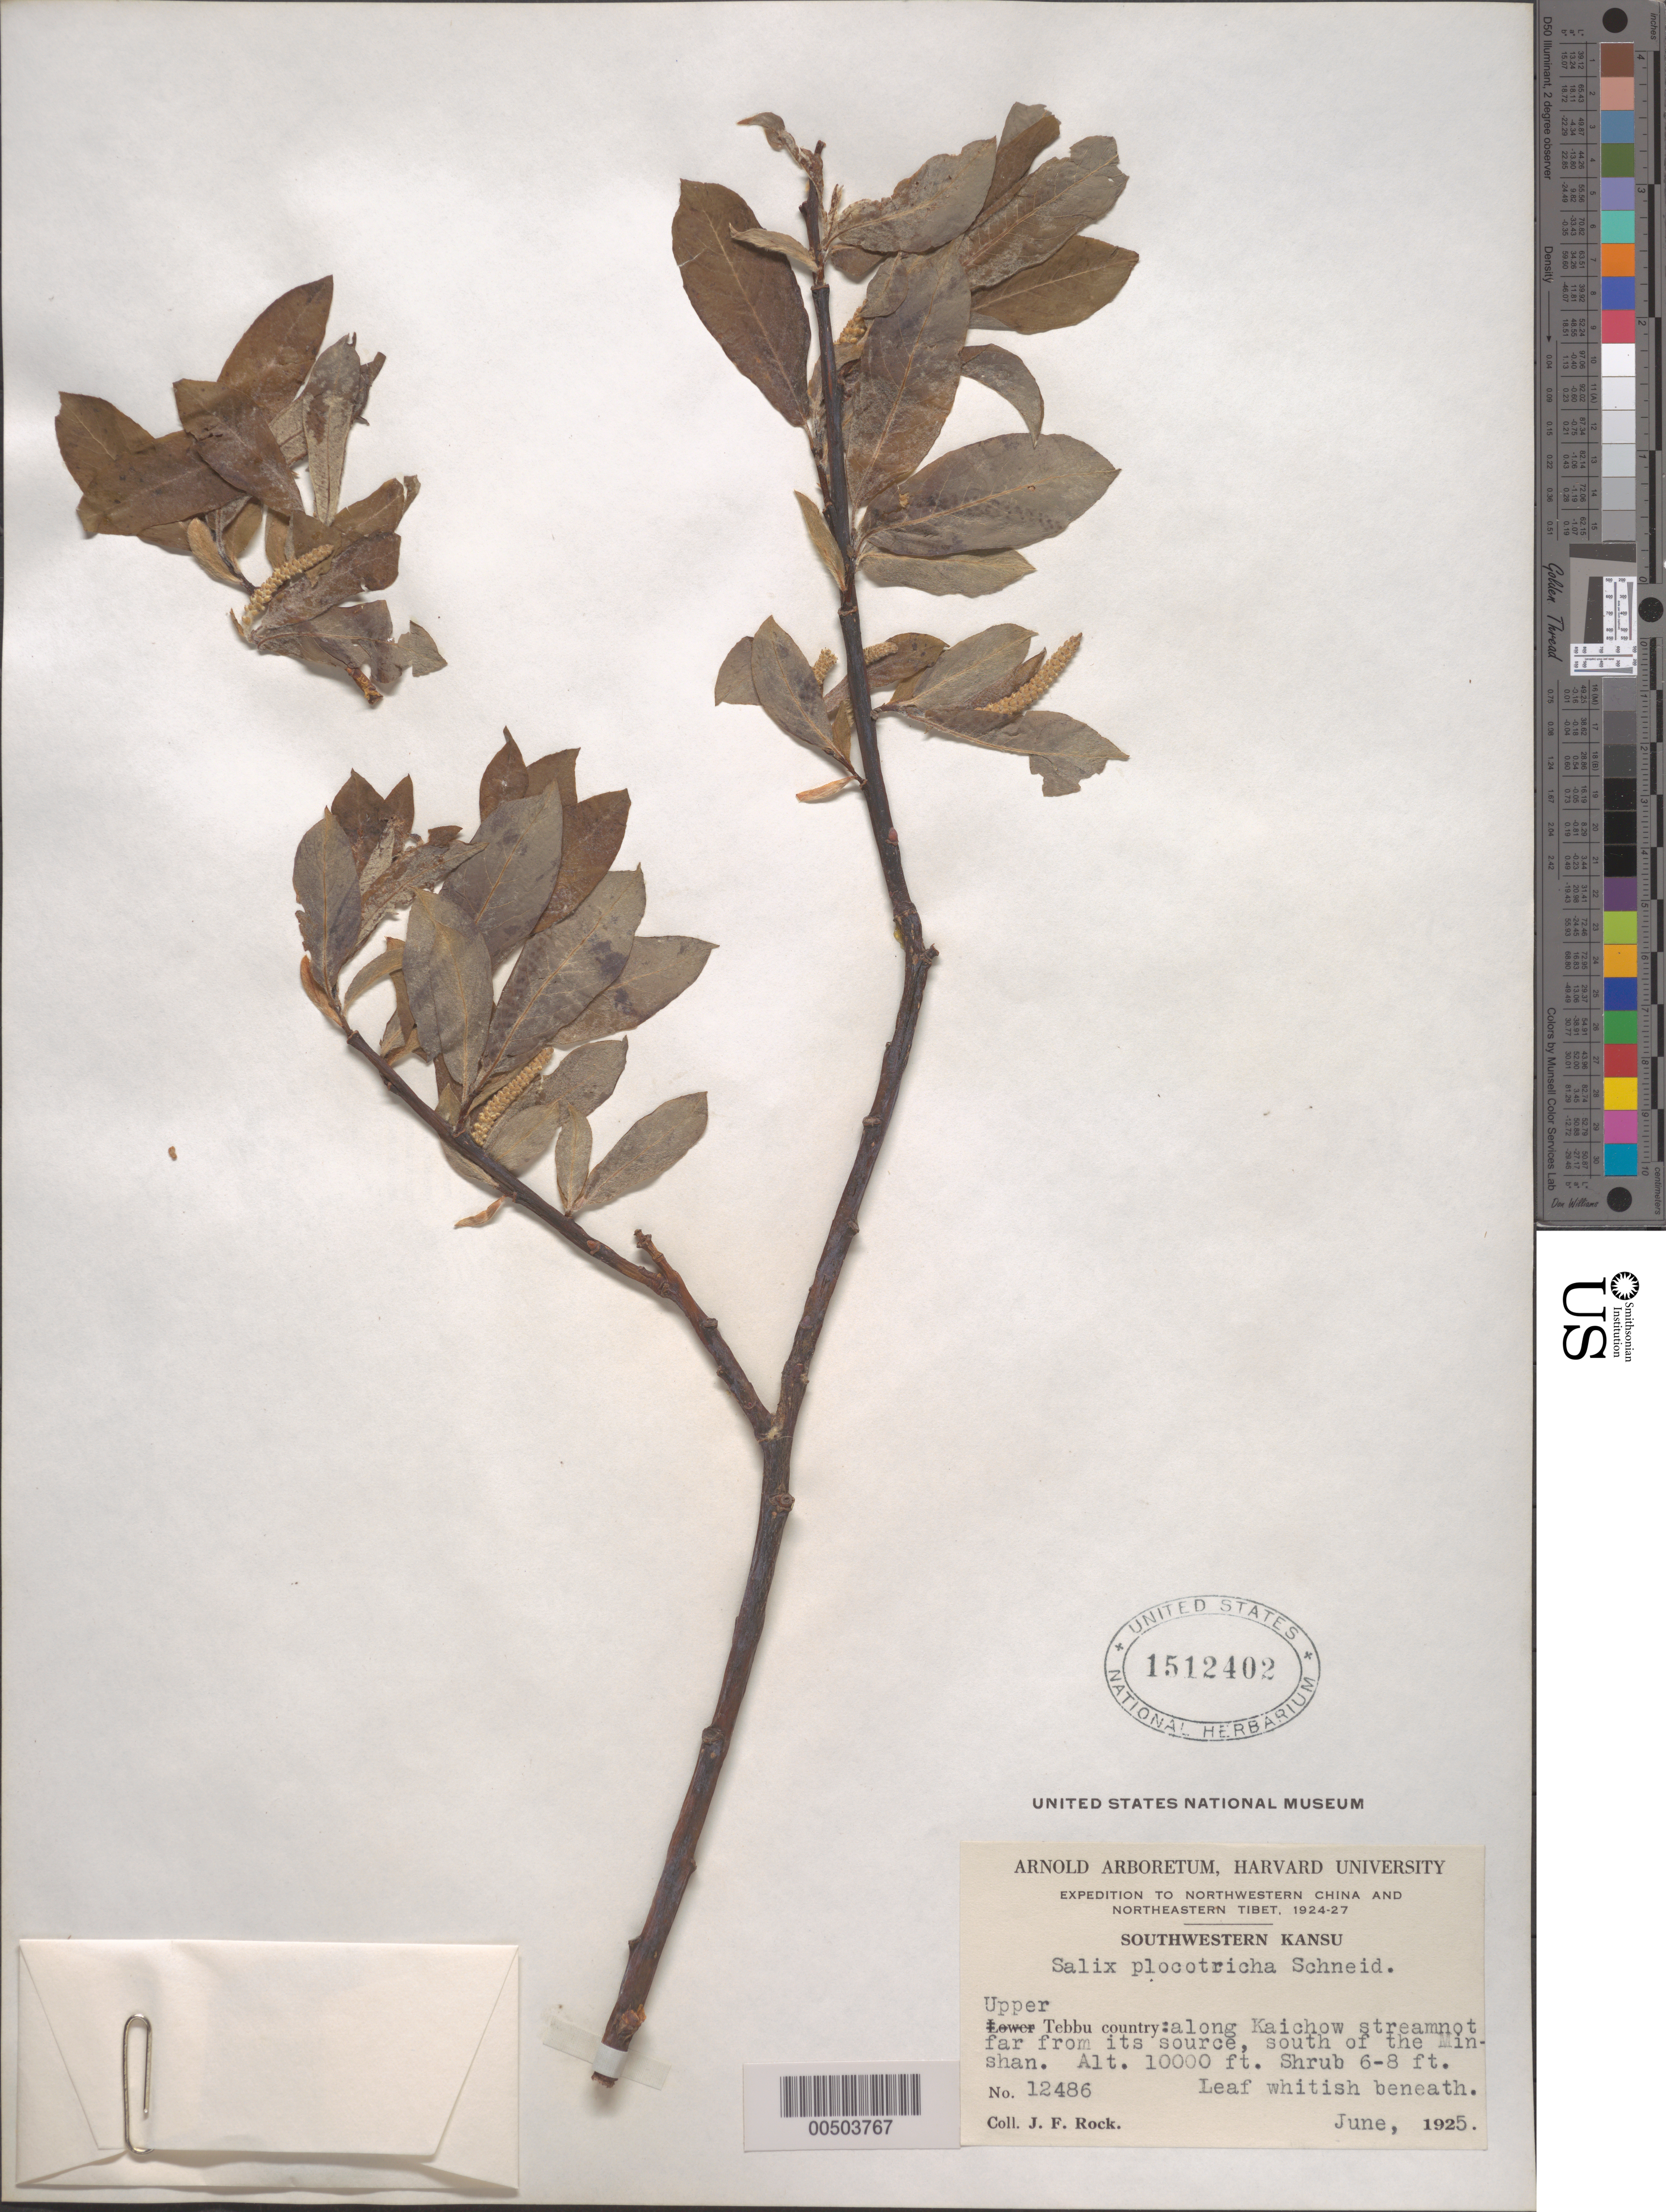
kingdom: Plantae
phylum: Tracheophyta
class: Magnoliopsida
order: Malpighiales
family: Salicaceae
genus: Salix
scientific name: Salix plocotricha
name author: C.K. Schneid. in Sarg.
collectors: J. F. Rock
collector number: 12486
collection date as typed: Jun 1925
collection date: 1925-06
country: China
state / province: Gansu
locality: Upper Tebbu country: along Kaichow stream not far from its source, south of the Minshan.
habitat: Shrub 6-8 ft. Leaf whitish beneath..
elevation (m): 3048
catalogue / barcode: US 1512402